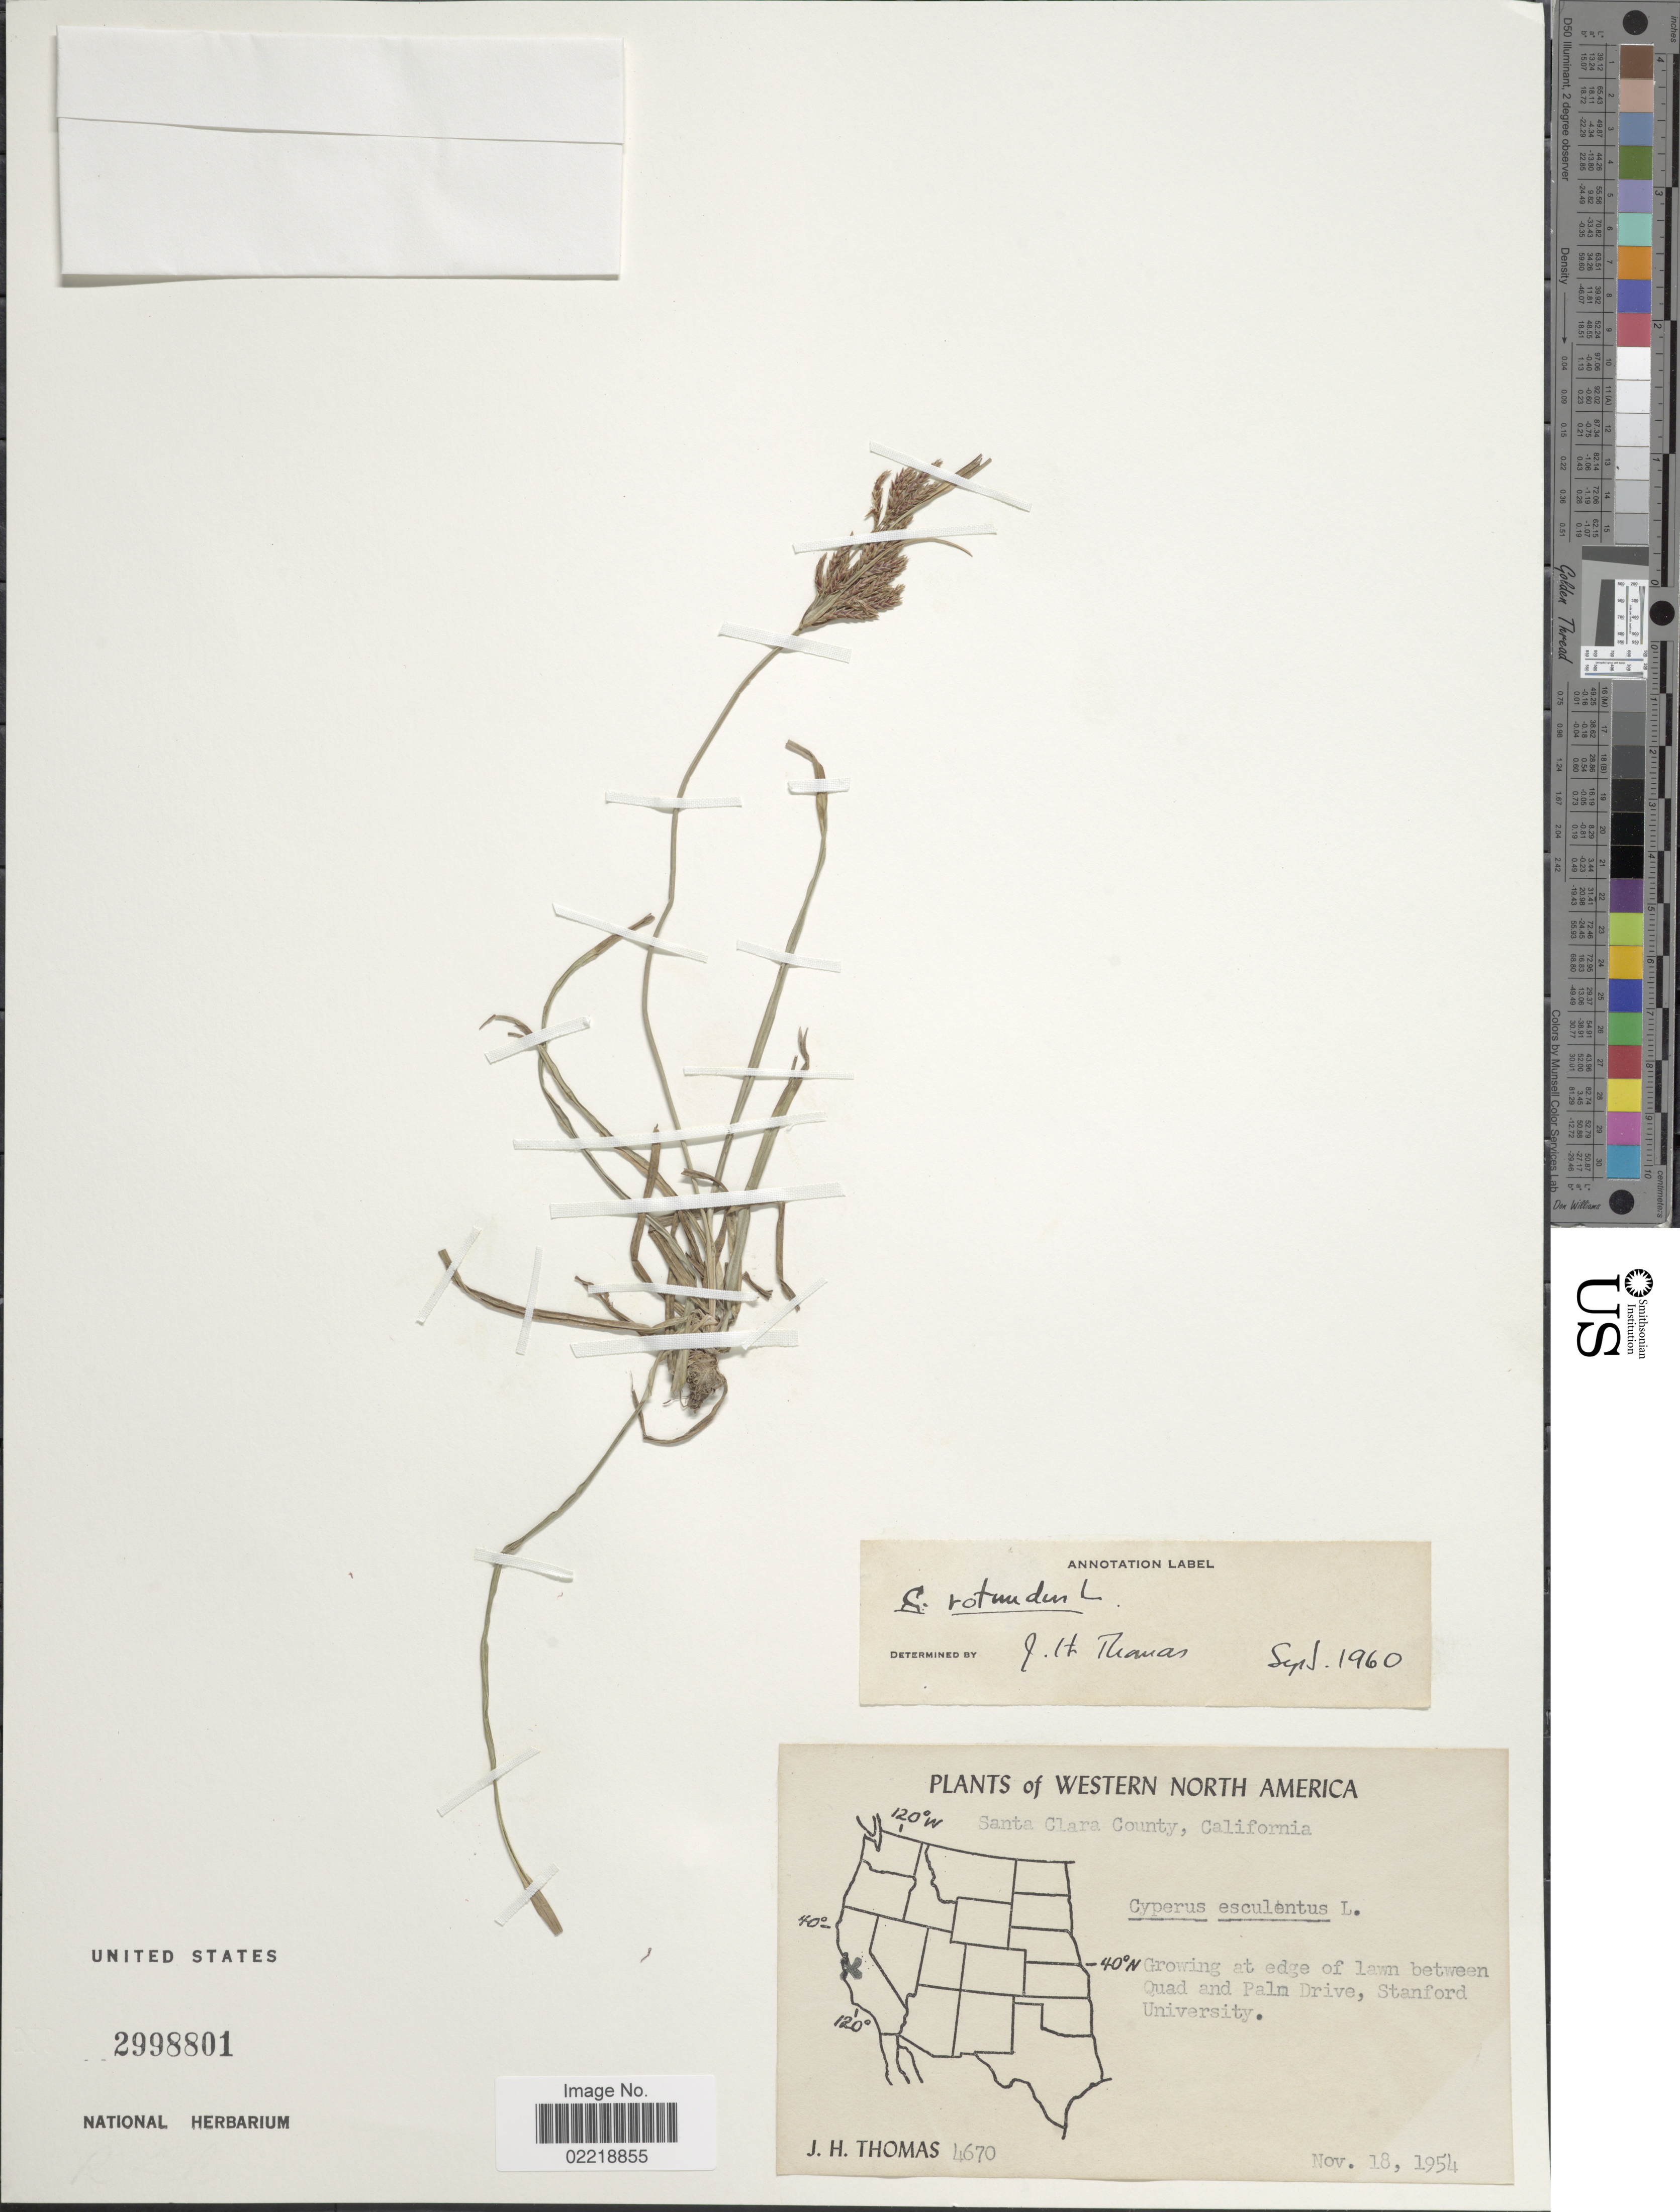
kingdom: Plantae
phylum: Tracheophyta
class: Liliopsida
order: Poales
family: Cyperaceae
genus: Cyperus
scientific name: Cyperus rotundus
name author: L.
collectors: J. H. Thomas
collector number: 4670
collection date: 1954-11-18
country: United States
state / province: California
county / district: Santa Clara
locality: Western North America, Santa Clara County, Growing at edge of lawn between Quad and Palm Drive, Stanford University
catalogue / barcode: US 2998801